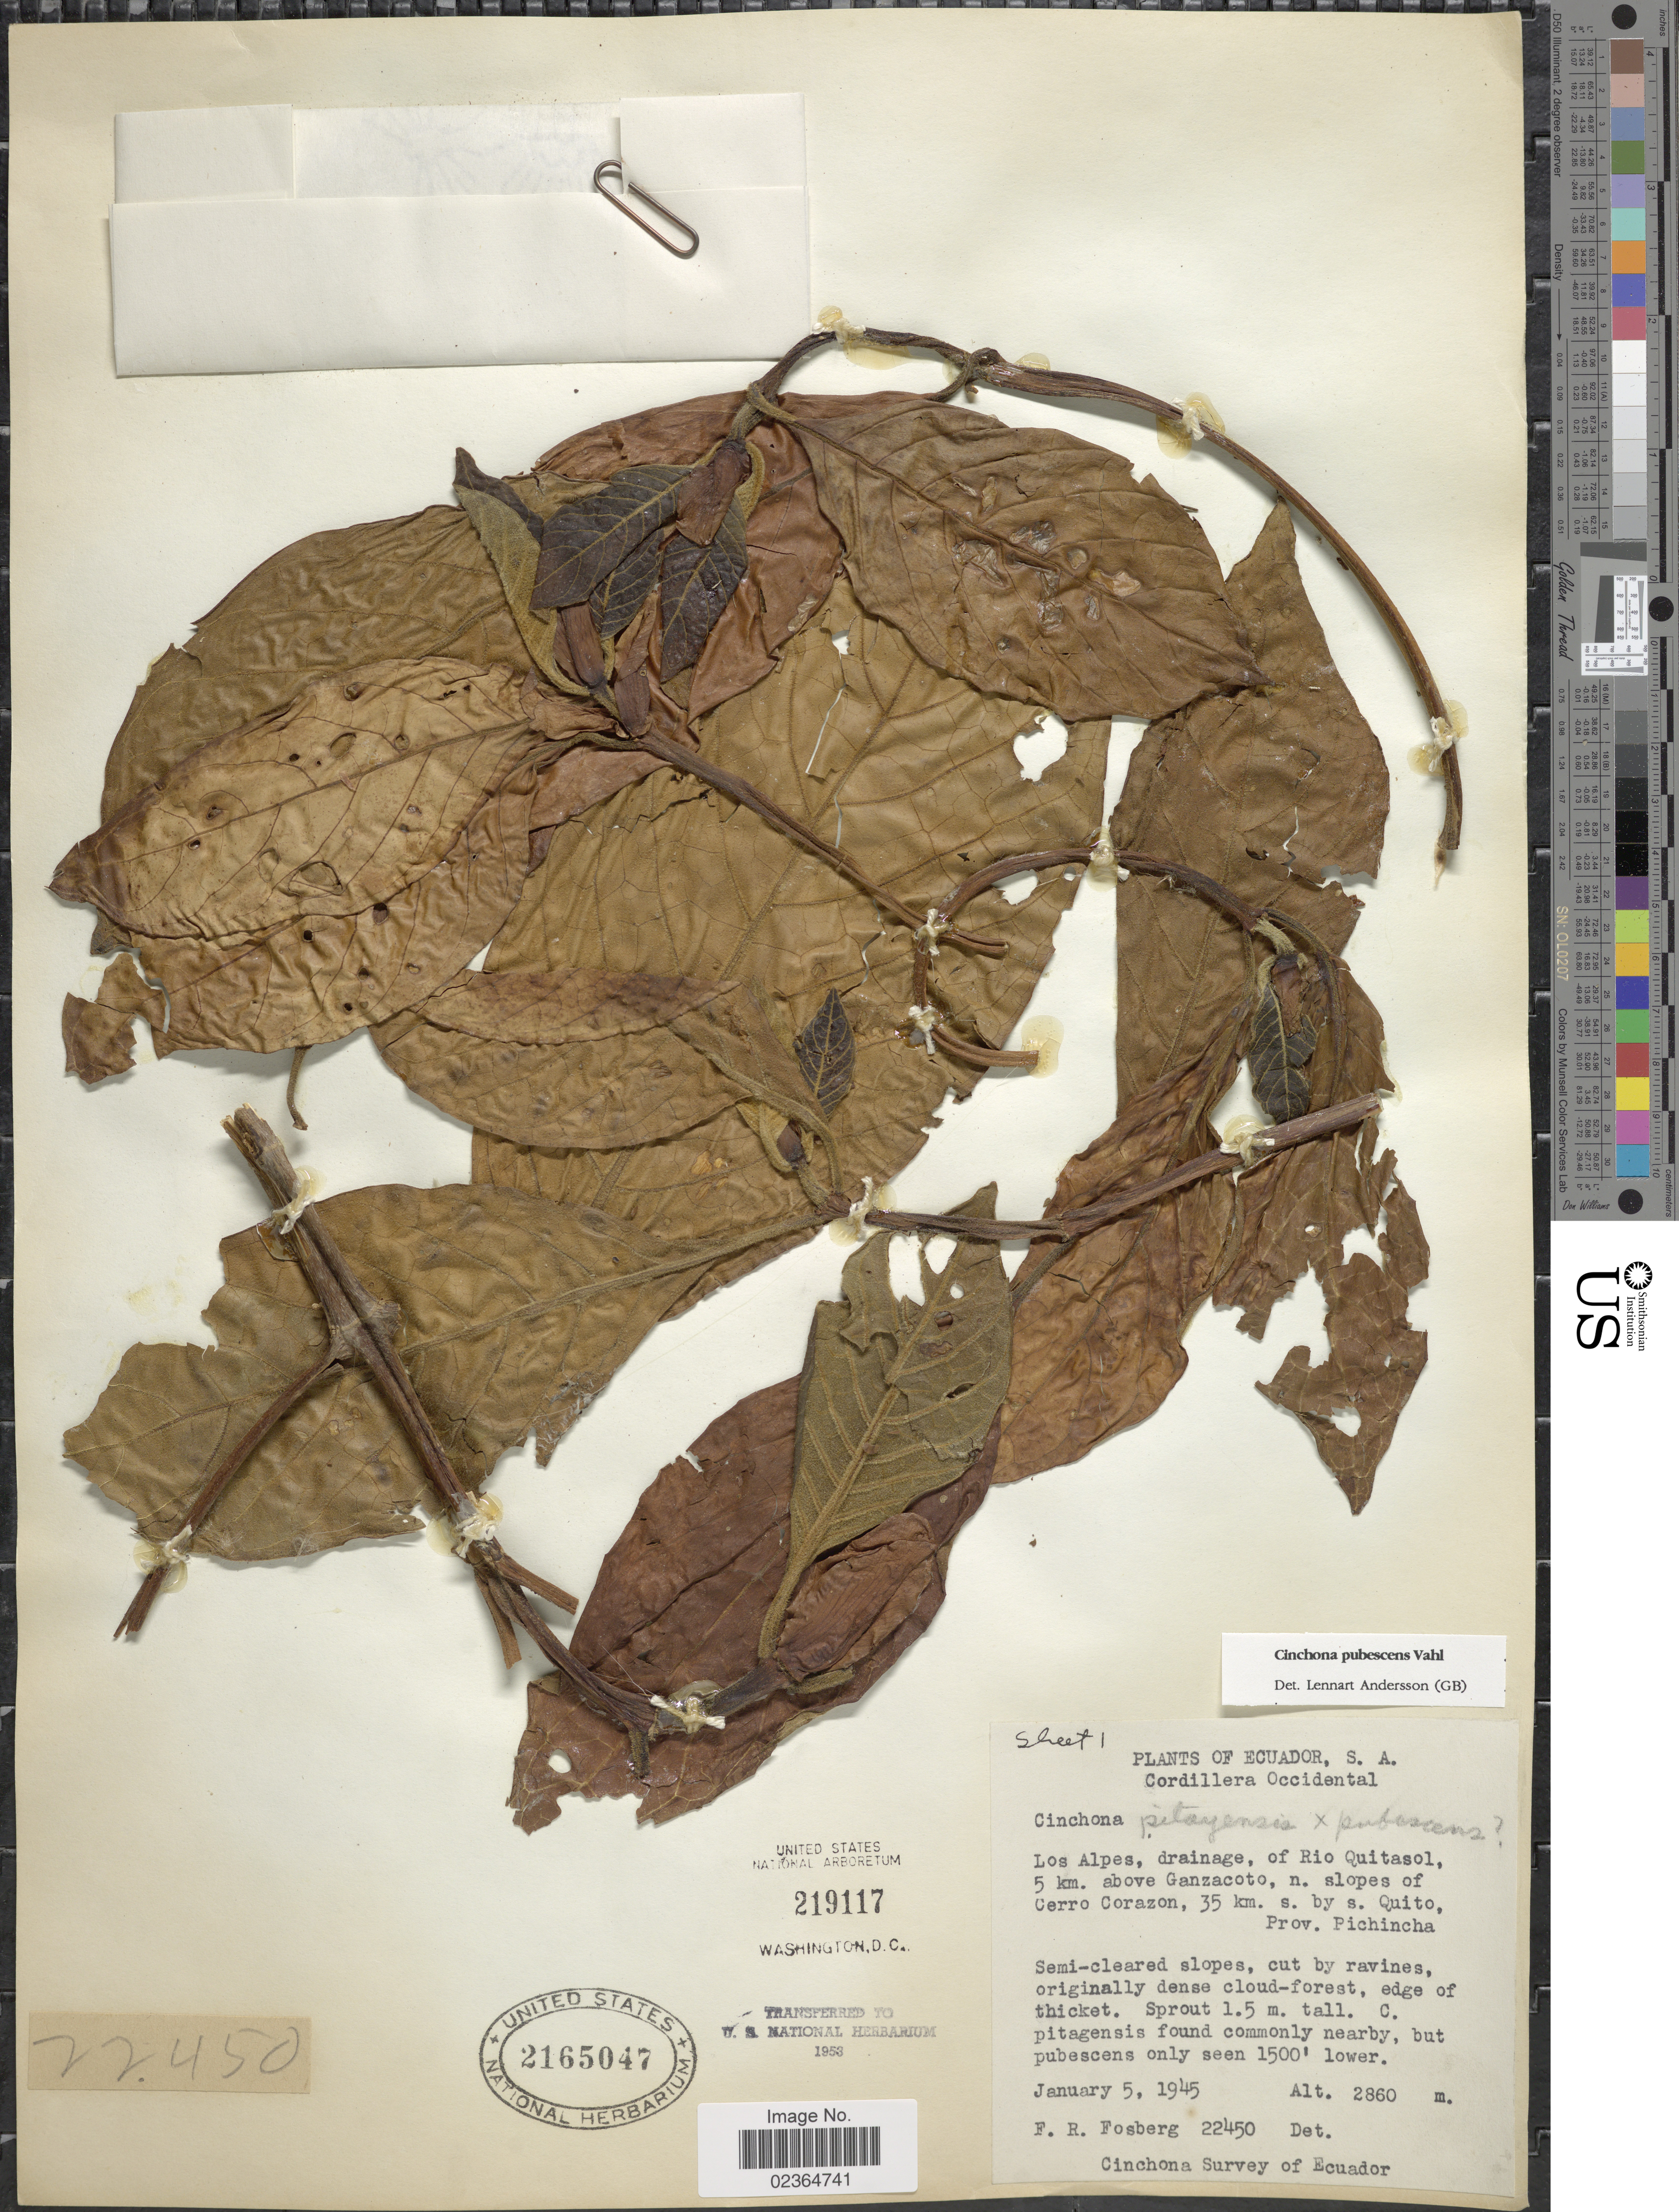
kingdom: Plantae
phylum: Tracheophyta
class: Magnoliopsida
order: Gentianales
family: Rubiaceae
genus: Cinchona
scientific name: Cinchona pubescens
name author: Vahl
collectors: F. R. Fosberg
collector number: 22450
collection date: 1945-01-05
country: Ecuador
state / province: Pichincha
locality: Cordillera Occidental. Los Alpes, drainage, of Rio Quitasol, 5 km. above Ganzacoto, n. slopes of Cerro Corazon, 35 km. s. by s. Quito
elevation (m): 2860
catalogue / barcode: US 2165047